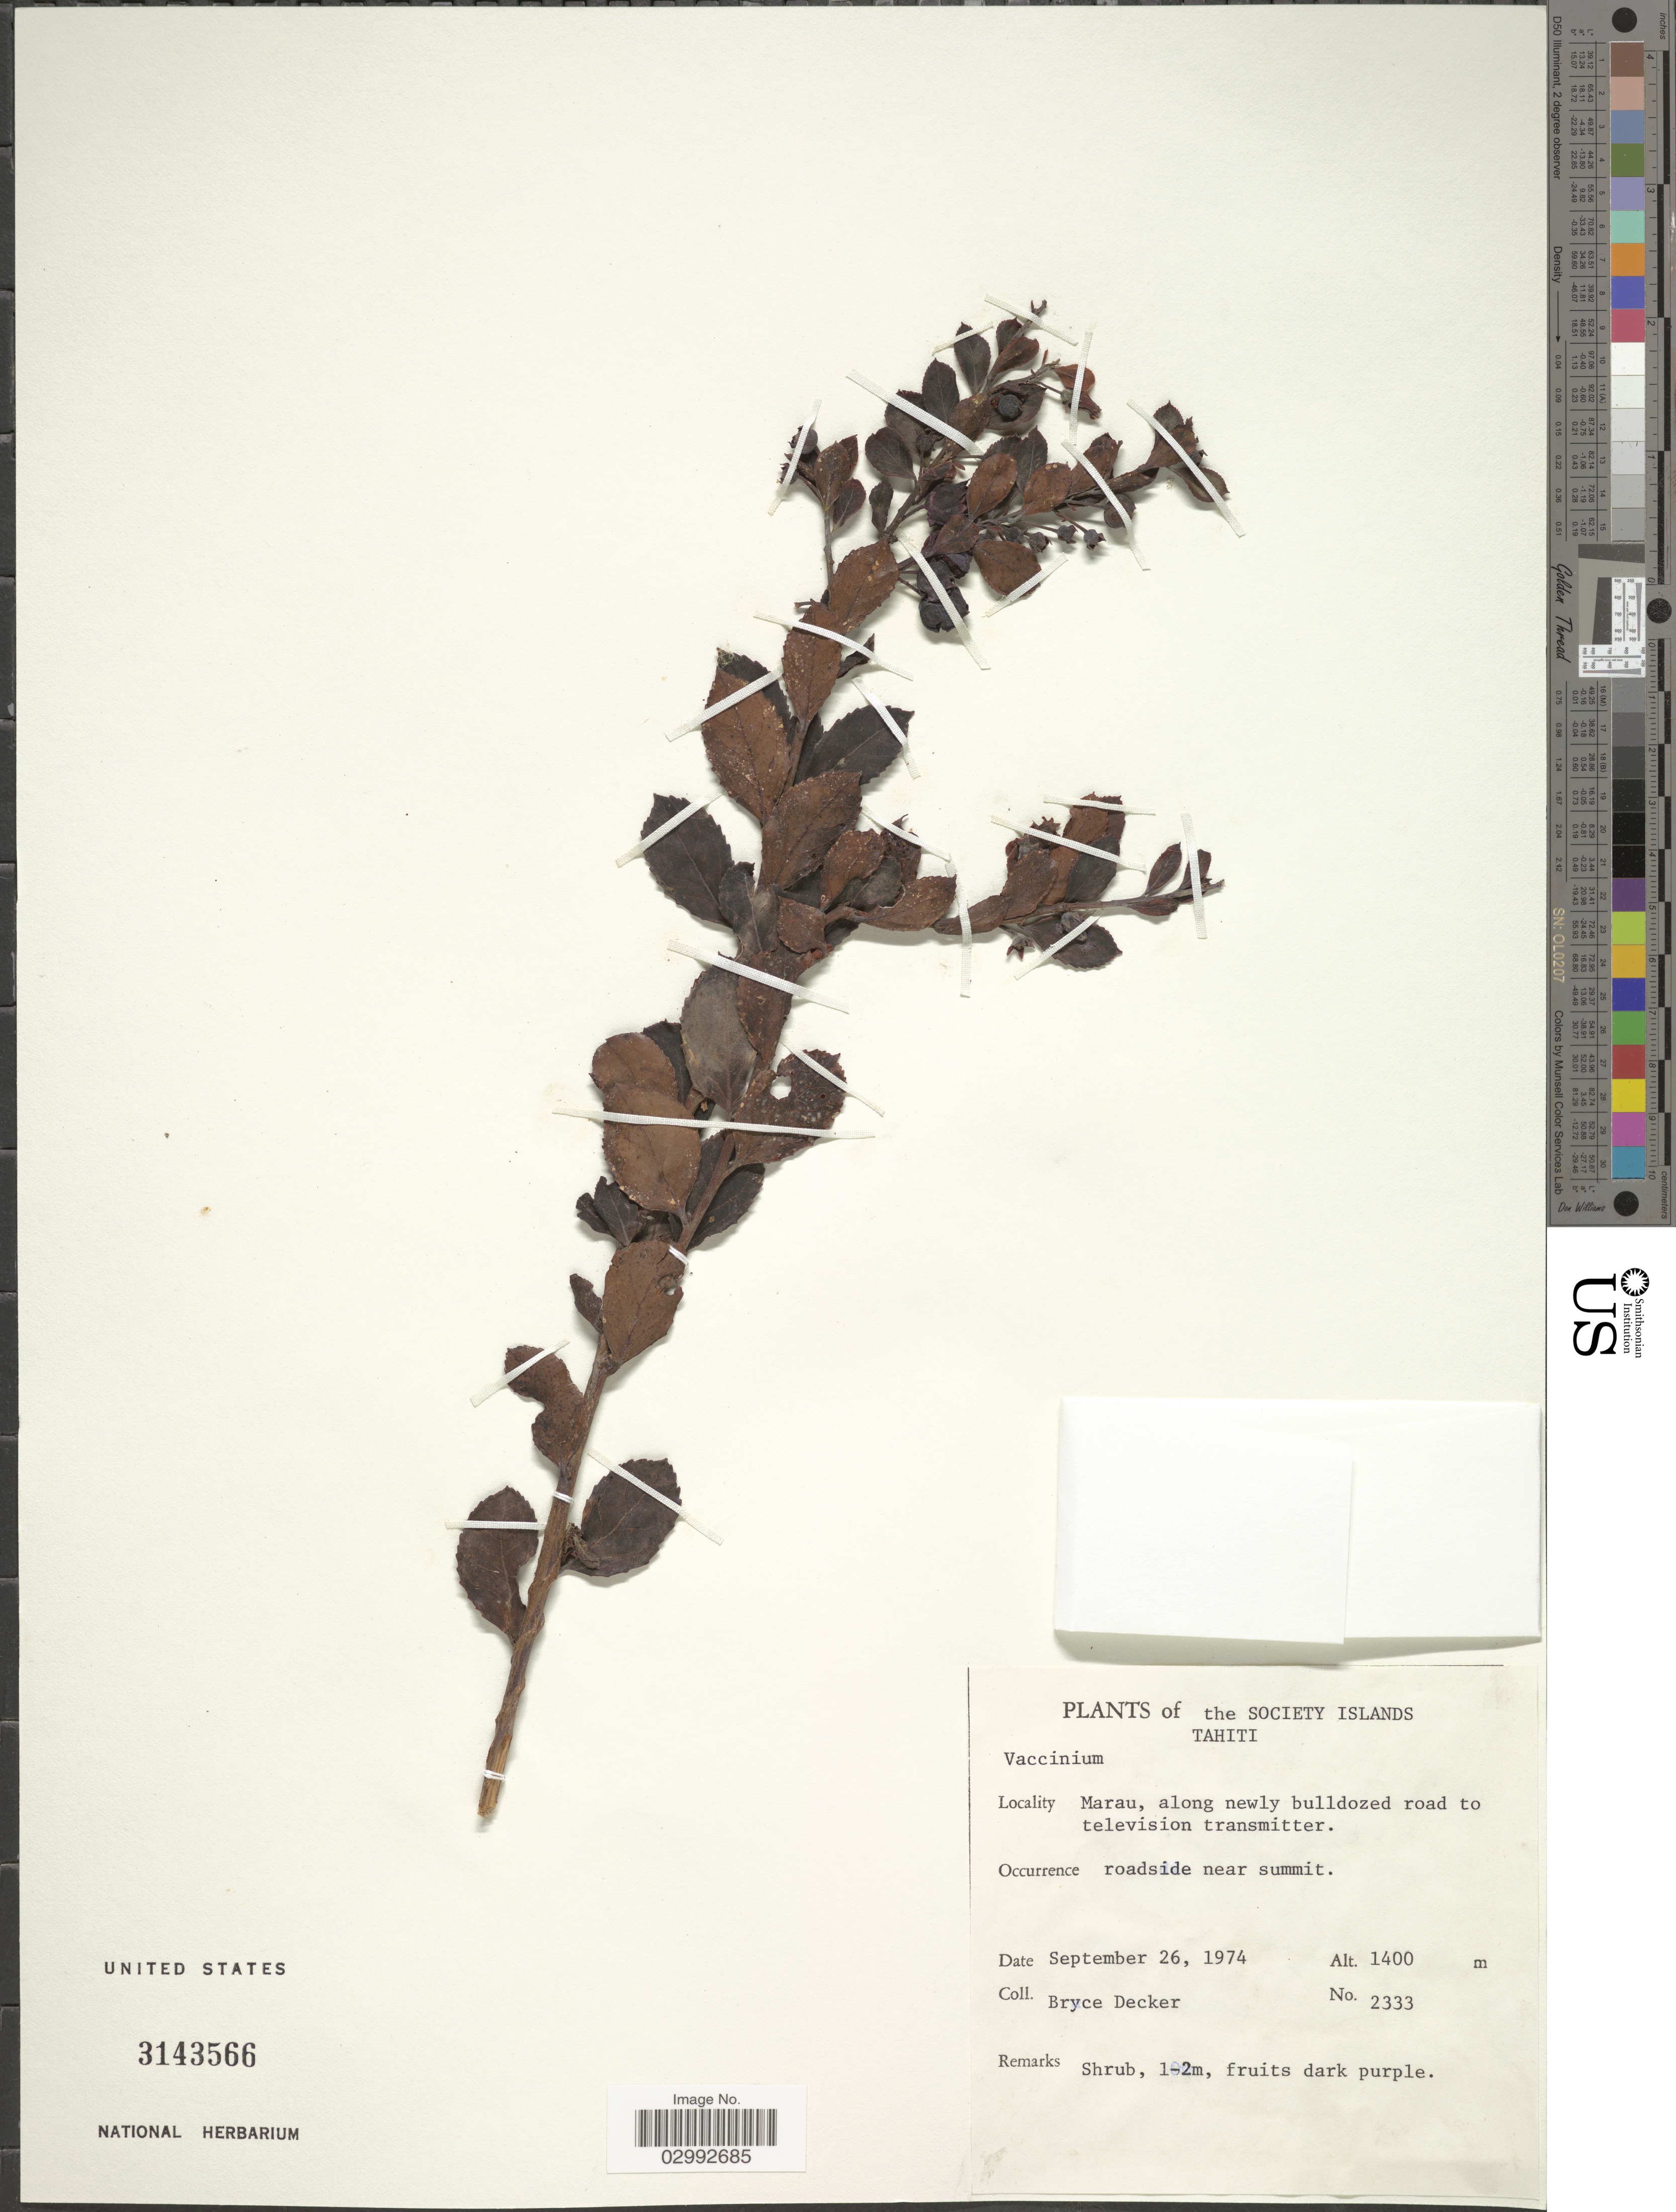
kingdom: Plantae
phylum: Tracheophyta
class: Magnoliopsida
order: Ericales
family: Ericaceae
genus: Vaccinium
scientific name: Vaccinium sp.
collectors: B. G. Decker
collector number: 2333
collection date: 1974-09-26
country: French Polynesia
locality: The Society Islands, Tahiti, Marau, along newly bulldozed road to television transmitter, roadside near summit.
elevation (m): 1400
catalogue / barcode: US 3143566